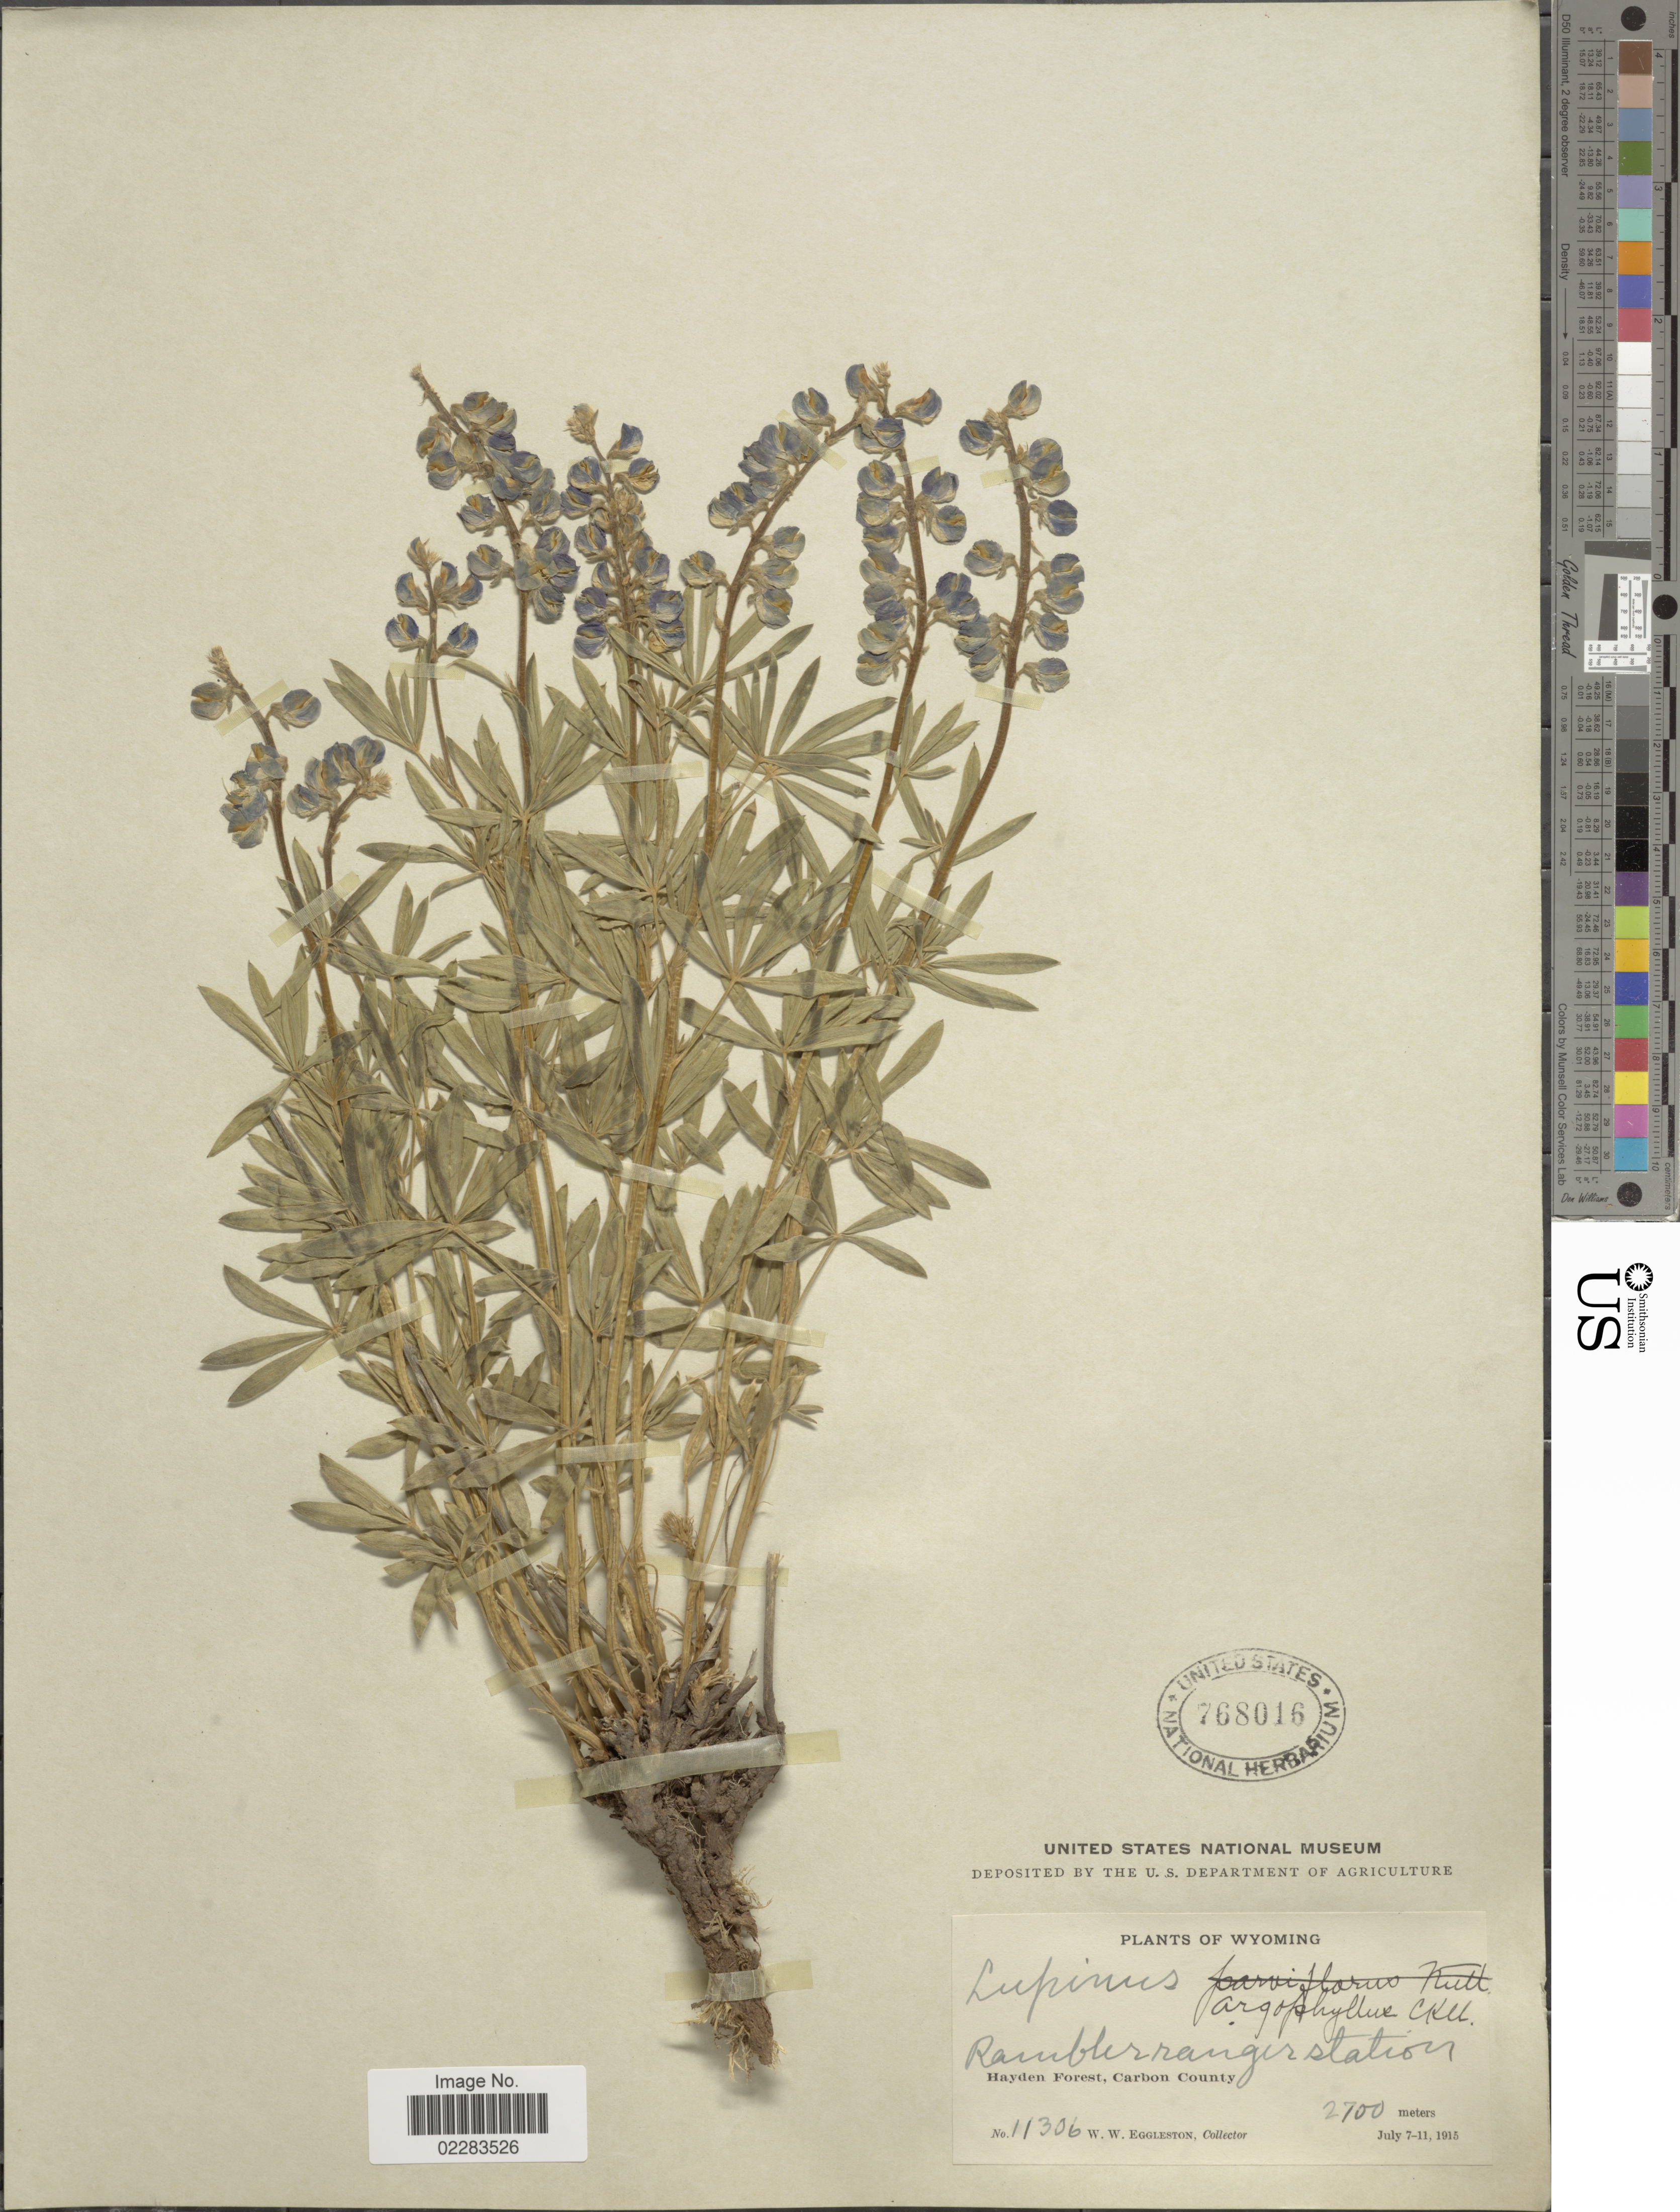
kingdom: Plantae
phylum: Tracheophyta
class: Magnoliopsida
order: Fabales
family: Fabaceae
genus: Lupinus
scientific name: Lupinus aduncus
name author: Greene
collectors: W. W. Eggleston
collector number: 11306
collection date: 1915-07-07/1915-07-11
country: United States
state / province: Wyoming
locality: Rambler ranger station. Hayden Forest, Carbon County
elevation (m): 2700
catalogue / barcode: US 768016